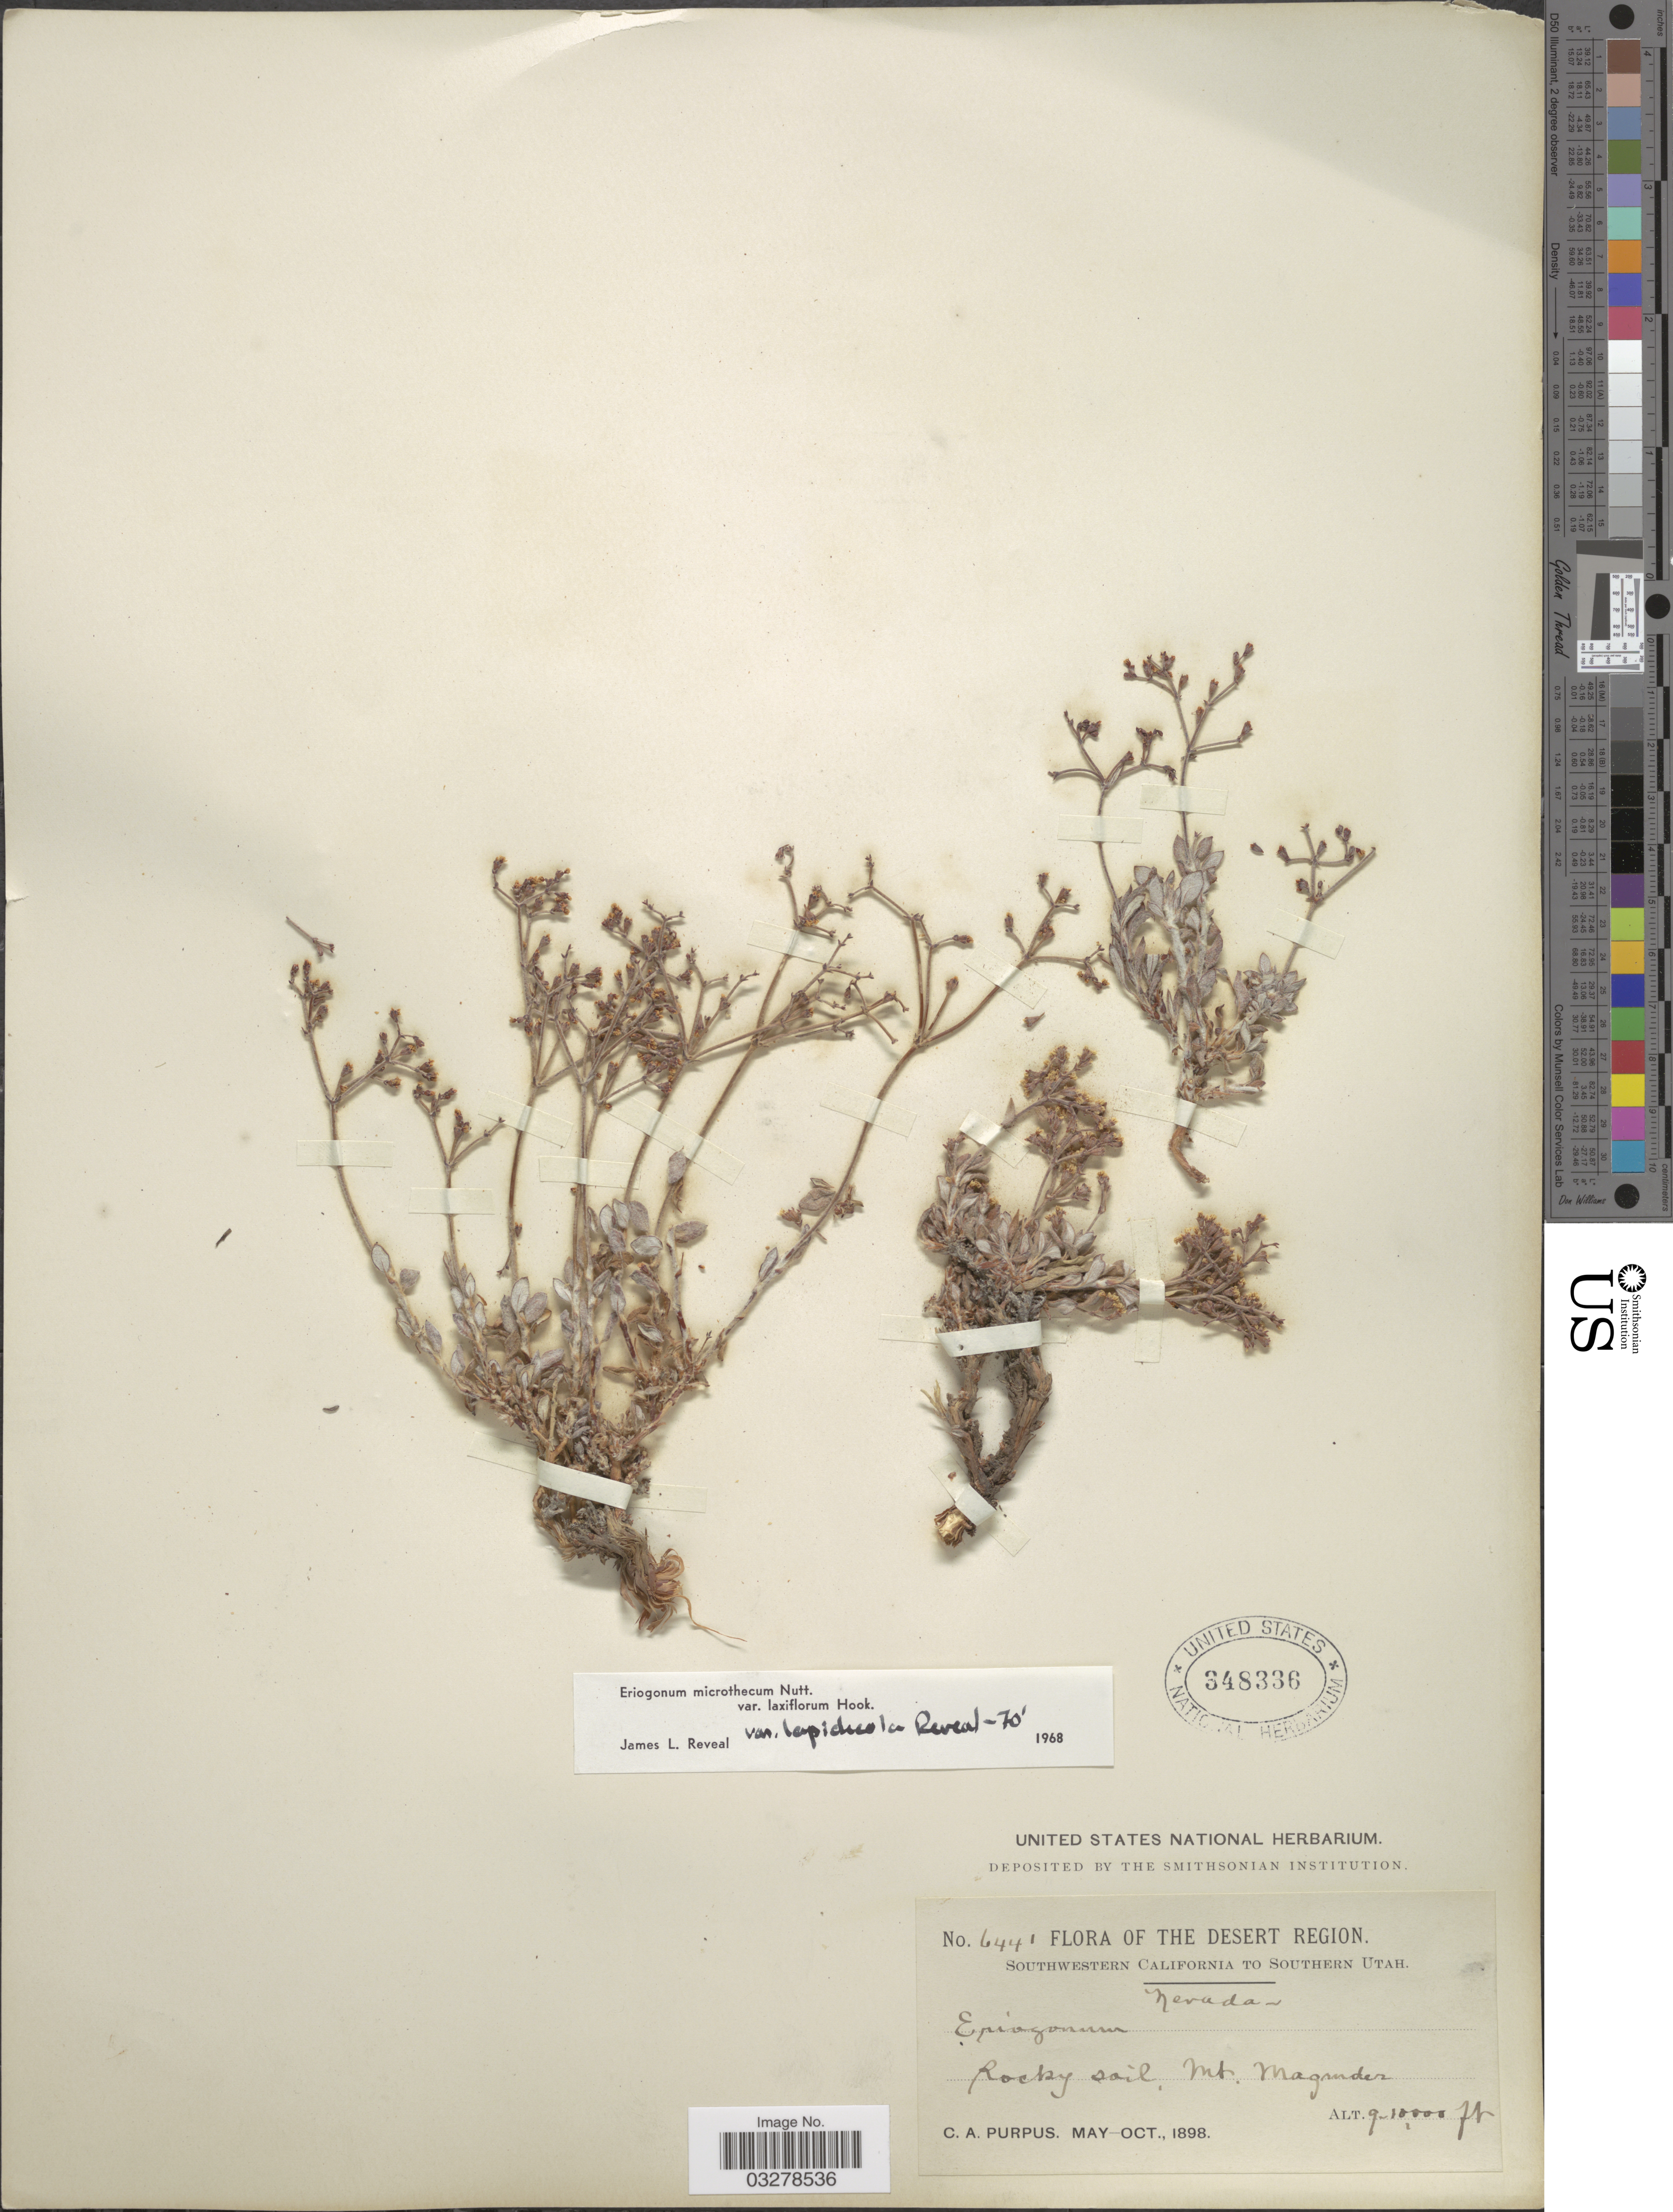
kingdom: Plantae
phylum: Tracheophyta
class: Magnoliopsida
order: Caryophyllales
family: Polygonaceae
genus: Eriogonum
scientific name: Eriogonum microtheca var. lapidicola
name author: Reveal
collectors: C. A. Purpus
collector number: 6441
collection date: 1898-05/1898-10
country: United States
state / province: Nevada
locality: Desert Region. Rocky soil, Mt. Magruder.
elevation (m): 2743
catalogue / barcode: US 348336